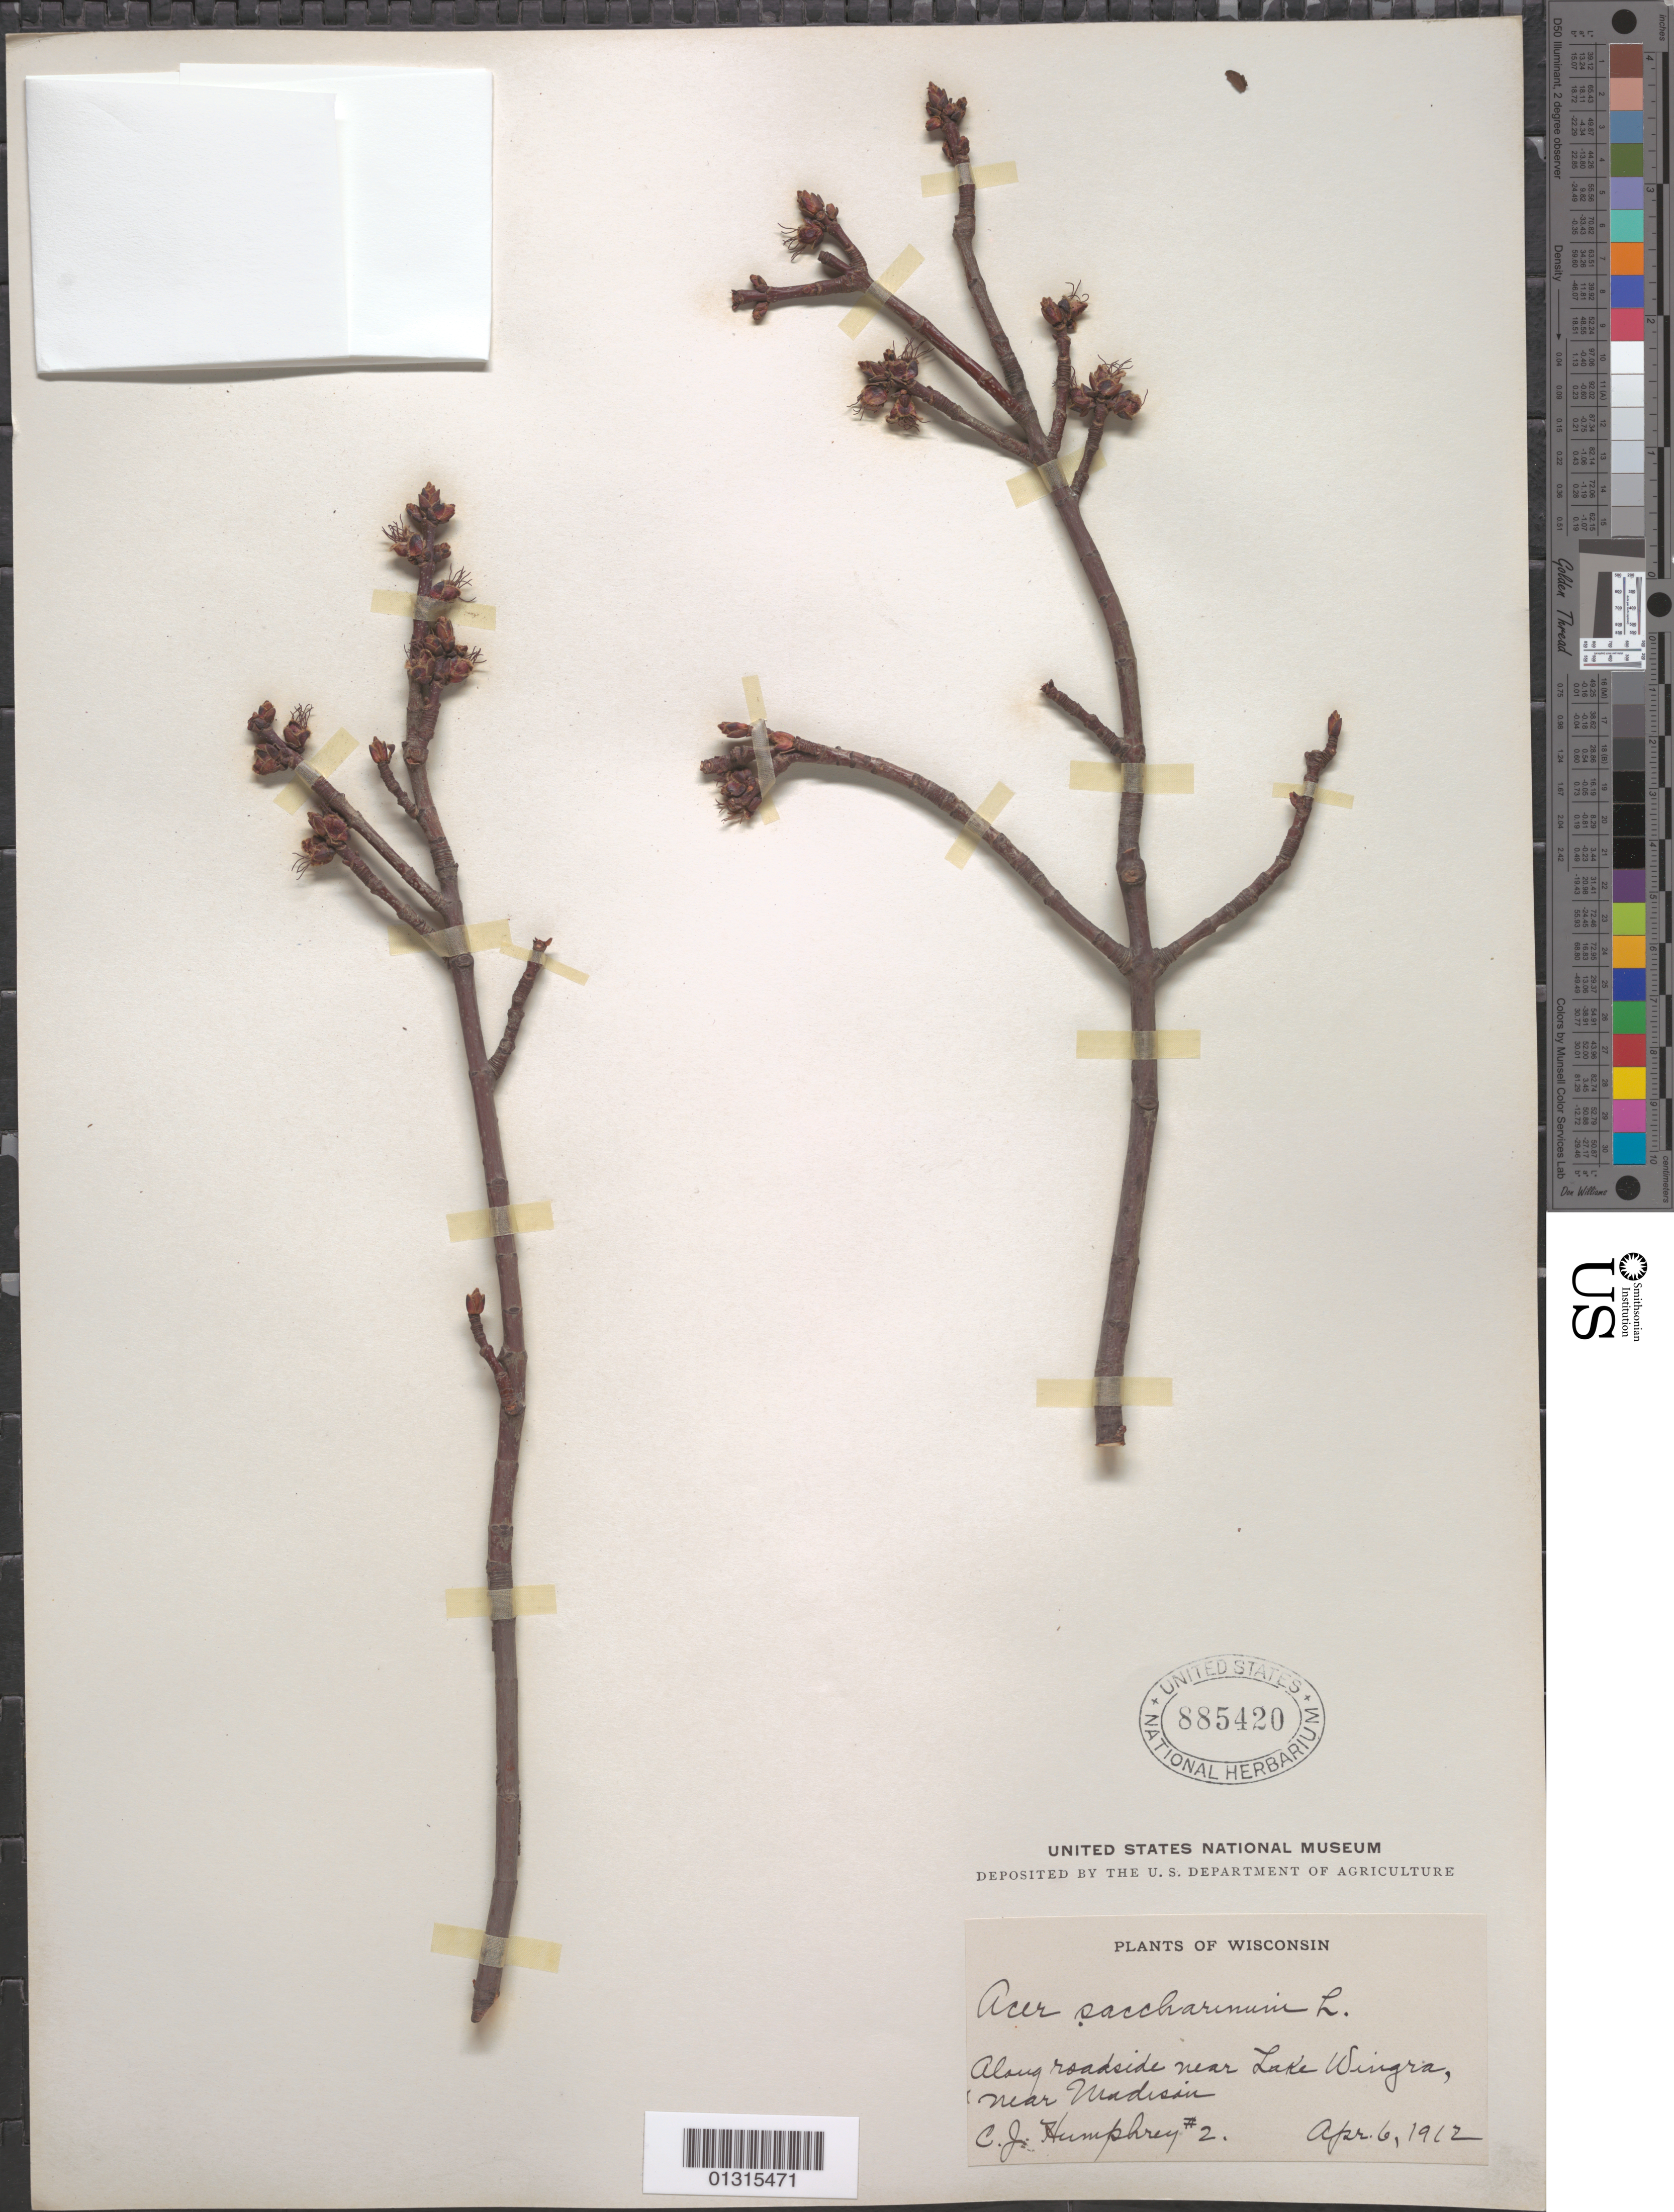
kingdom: Plantae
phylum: Tracheophyta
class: Magnoliopsida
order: Sapindales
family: Sapindaceae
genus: Acer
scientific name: Acer saccharinum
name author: L.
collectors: C. Humphrey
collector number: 2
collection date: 1912-04-06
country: United States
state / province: Wisconsin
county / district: Dane County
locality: Lake Wingra, near Madison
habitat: Along roadside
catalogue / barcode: US 885420